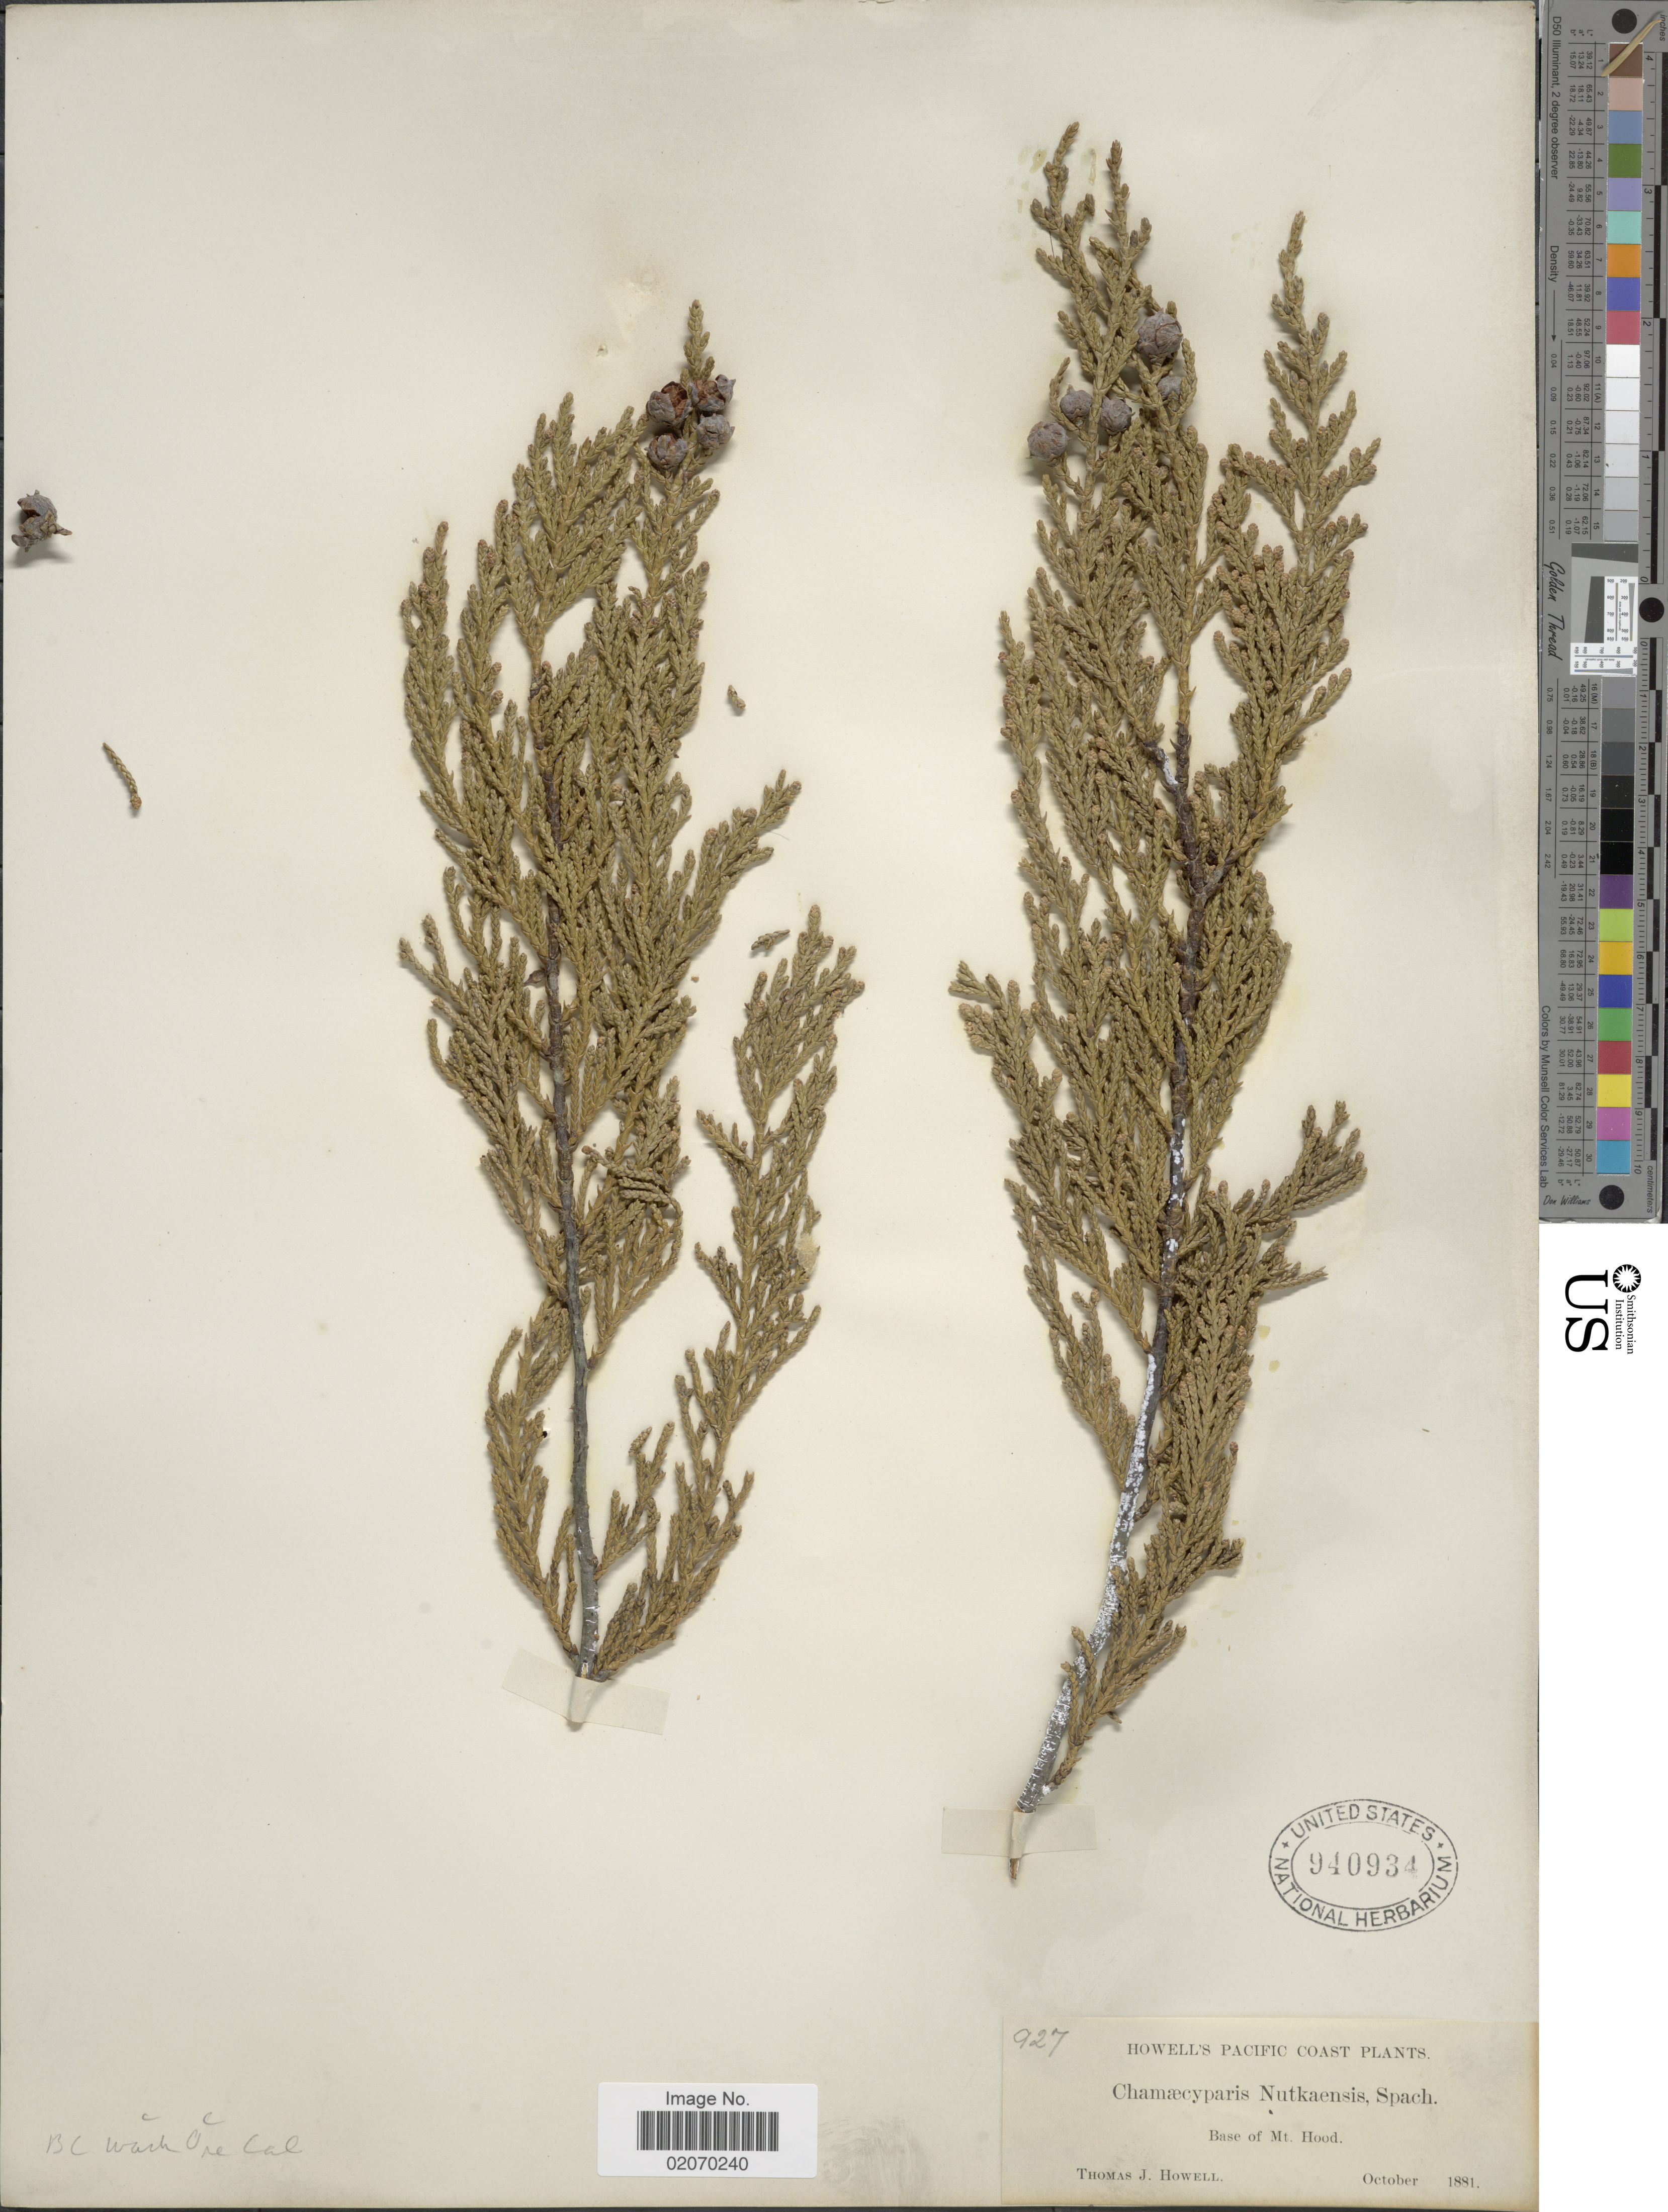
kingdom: Plantae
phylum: Tracheophyta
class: Pinopsida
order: Pinales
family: Cupressaceae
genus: Chamaecyparis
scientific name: Chamaecyparis nootkatensis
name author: (D. Don) Spach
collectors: T. J. Howell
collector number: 927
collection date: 1881-10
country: United States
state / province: Oregon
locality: Base of Mt. Hood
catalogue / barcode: US 940934